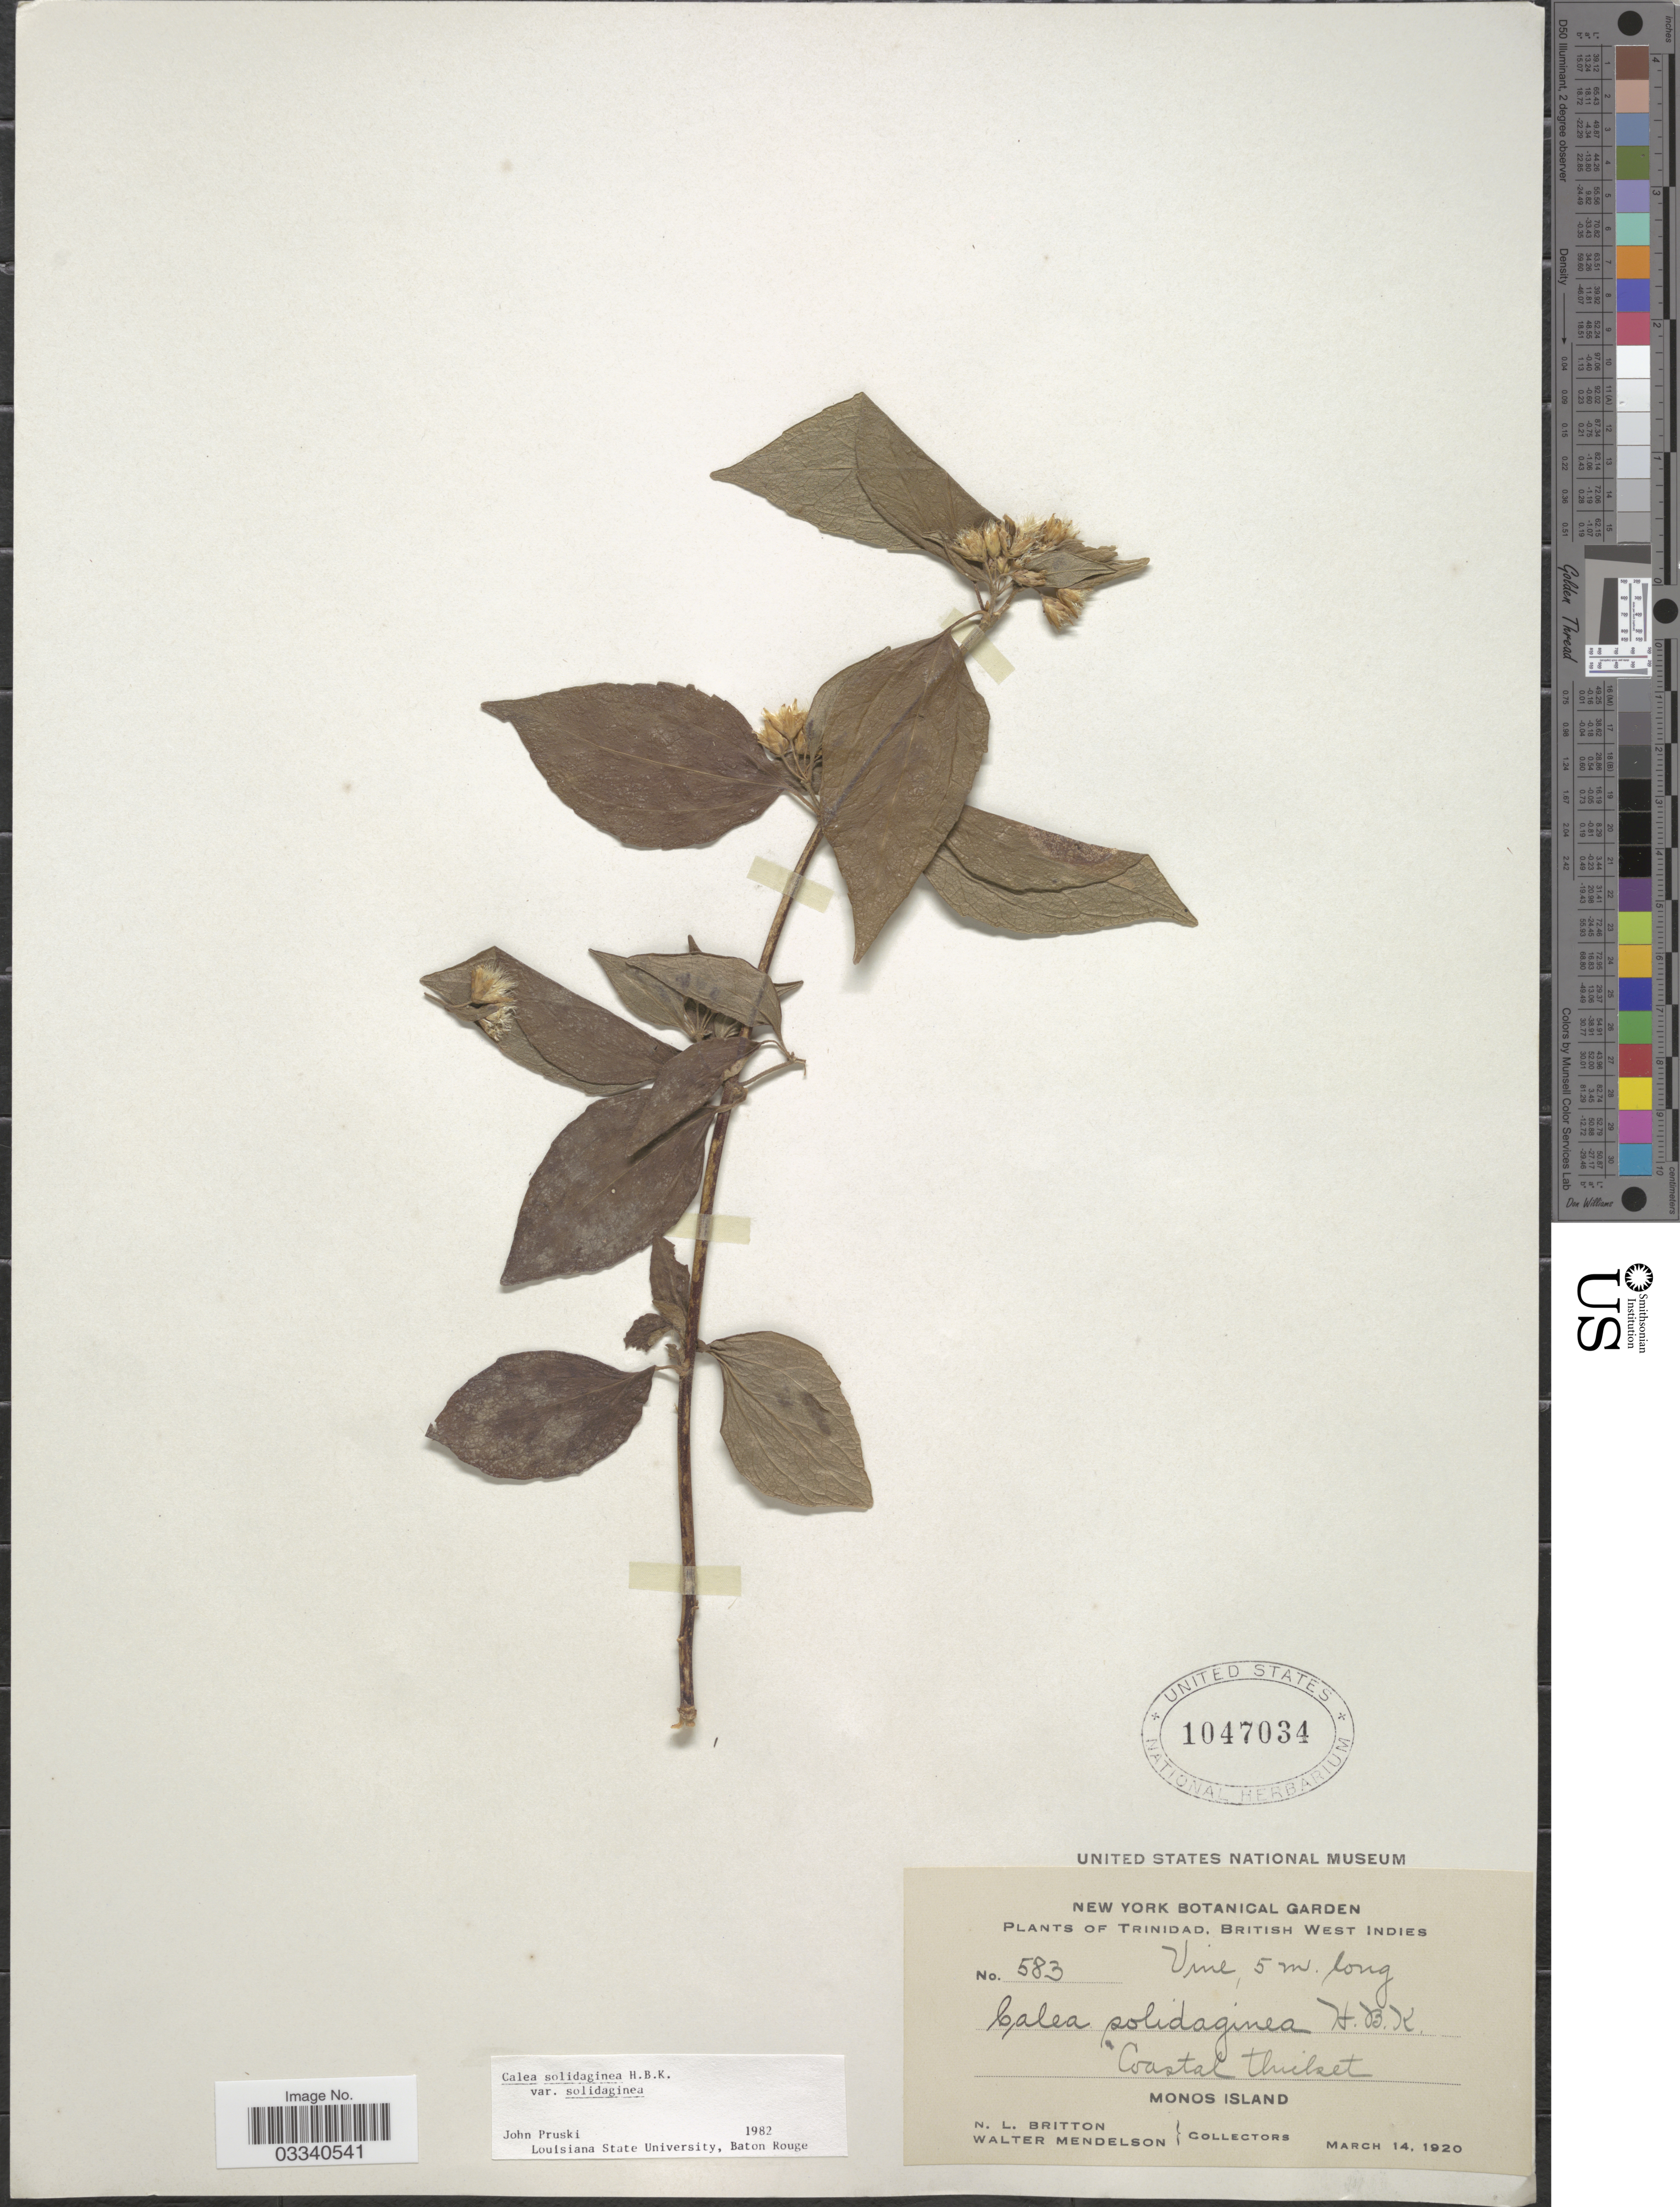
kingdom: Plantae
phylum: Tracheophyta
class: Magnoliopsida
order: Asterales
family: Asteraceae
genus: Calea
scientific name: Calea solidaginea var. solidaginea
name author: Kunth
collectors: N. Britton & W. Mendelson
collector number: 583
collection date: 1920-03-14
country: Trinidad and Tobago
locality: Trinidad, British West Indies. Coastal thicket. Monos Island.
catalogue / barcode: US 1047034